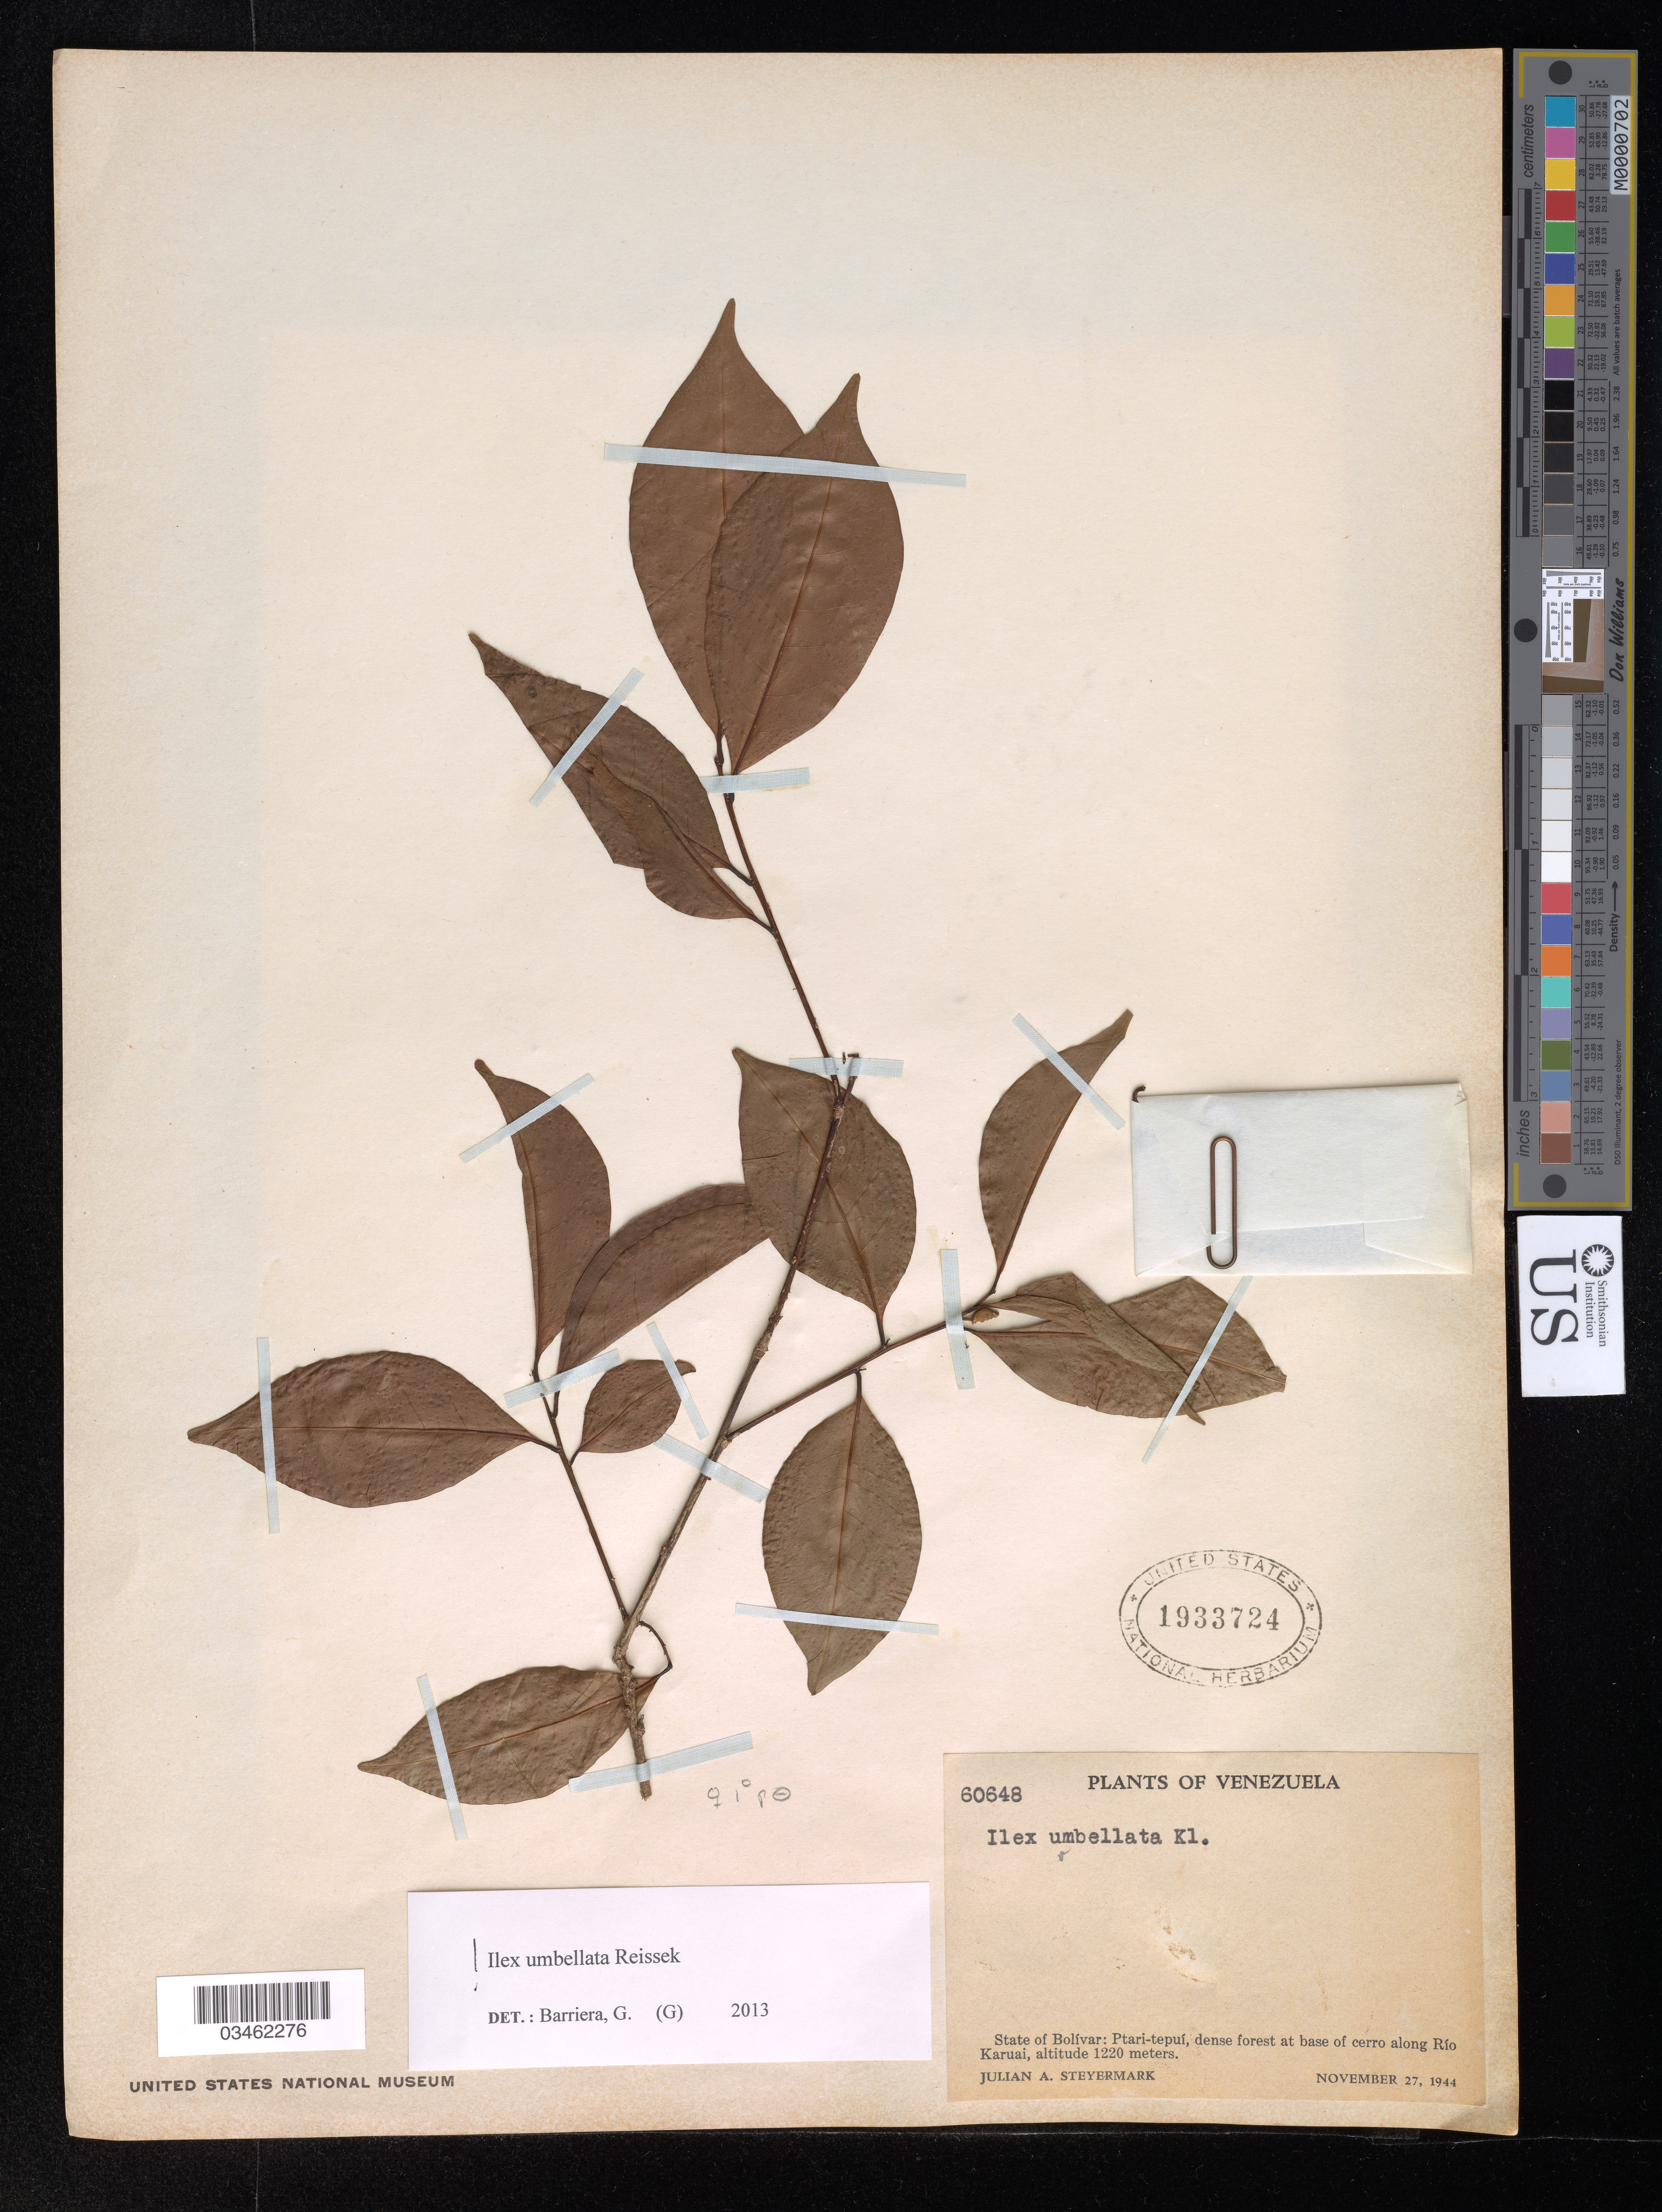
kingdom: Plantae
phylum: Tracheophyta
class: Magnoliopsida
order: Aquifoliales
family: Aquifoliaceae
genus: Ilex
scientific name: Ilex umbellata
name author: Klotzsch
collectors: J. Steyermark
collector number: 60648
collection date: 1944-11-27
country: Venezuela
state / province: Bolivar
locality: Ptari-tepuí, dense forest at base of cerro along Río Karuai.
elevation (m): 1220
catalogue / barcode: US 1933724